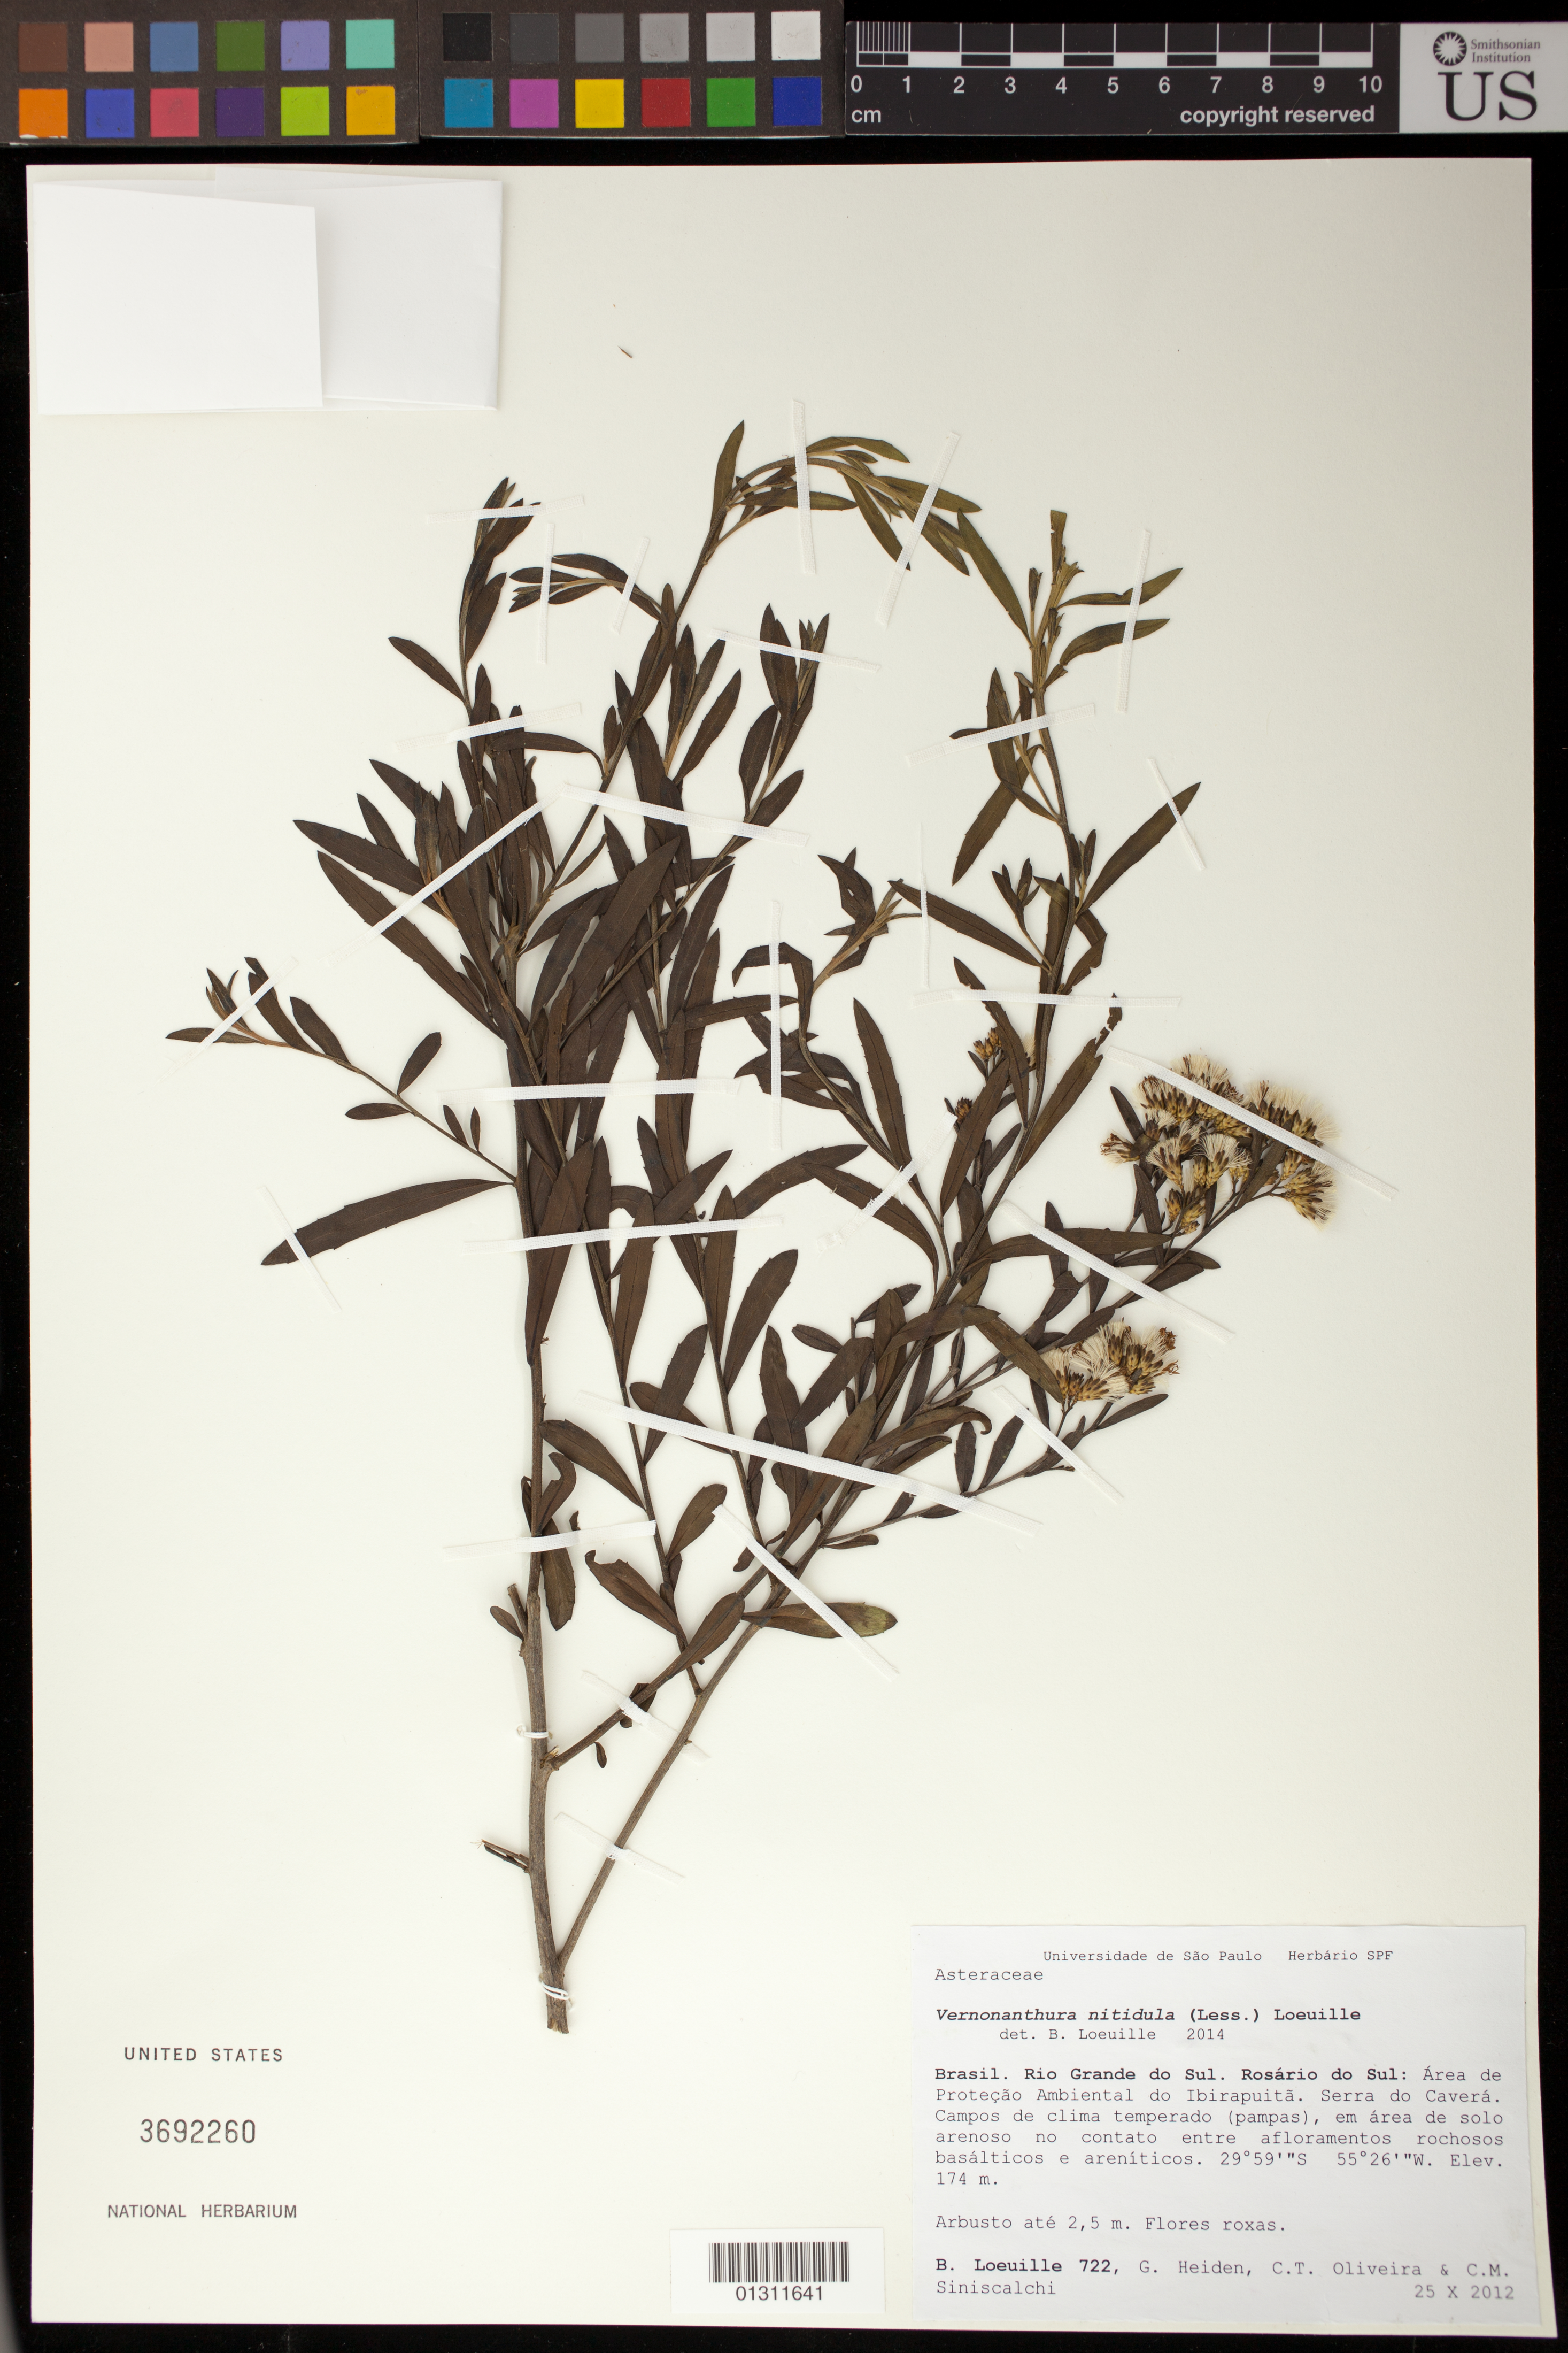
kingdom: Plantae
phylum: Tracheophyta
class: Magnoliopsida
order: Asterales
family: Asteraceae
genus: Vernonanthura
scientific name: Vernonanthura nitidula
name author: (Less.) H. Rob.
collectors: B. Loeuille, G. Heiden, C. T. Oliveira & C. Siniscalchi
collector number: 722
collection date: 2012-10-25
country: Brazil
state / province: Rio Grande do Sul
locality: Rosario do Sul: Area de Protecao Ambiental do Ibirapuita. Serra do Cavera.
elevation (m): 174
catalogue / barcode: US 3692260